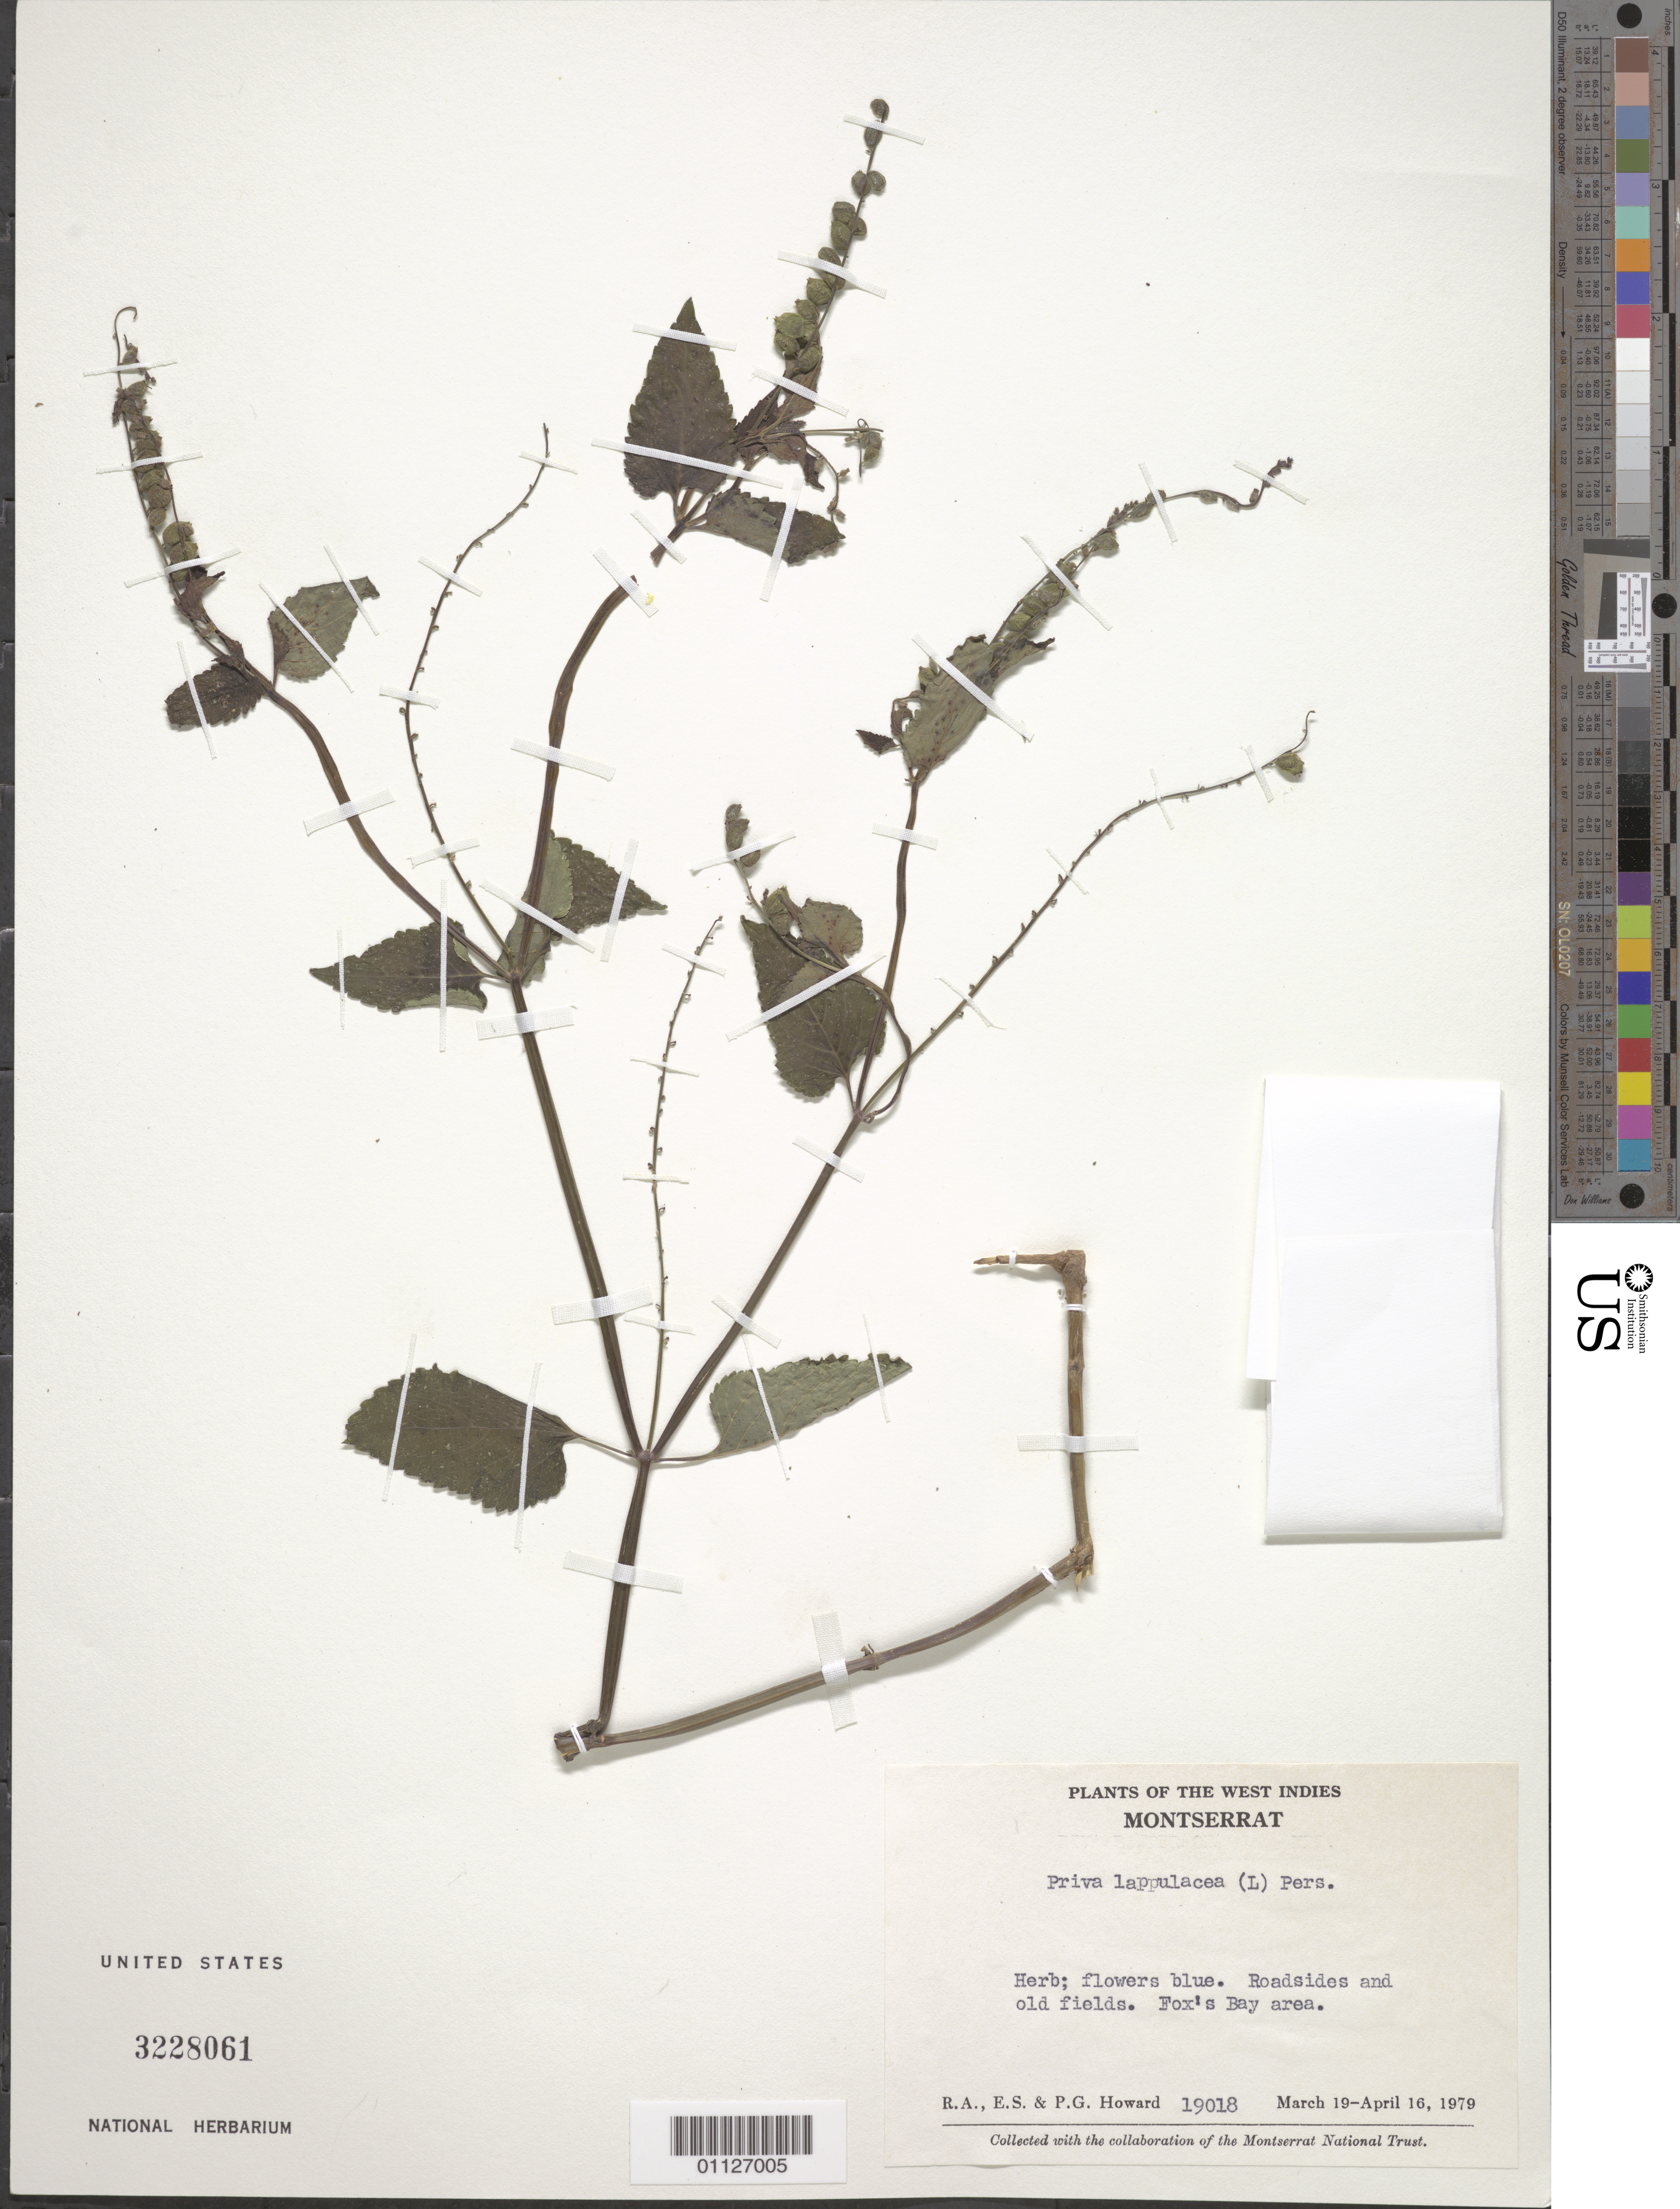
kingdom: Plantae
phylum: Tracheophyta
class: Magnoliopsida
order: Lamiales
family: Verbenaceae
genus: Priva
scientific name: Priva lappulacea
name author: (L.) Pers.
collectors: R. A. Howard, E. S. Howard & P. Howard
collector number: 19018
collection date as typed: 19 Mar 1979 to 16 Apr 1979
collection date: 1979-03-19/1979-04-16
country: Montserrat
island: Montserrat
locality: Roadsides and old fields, Fox's Bay area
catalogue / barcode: US 3228061